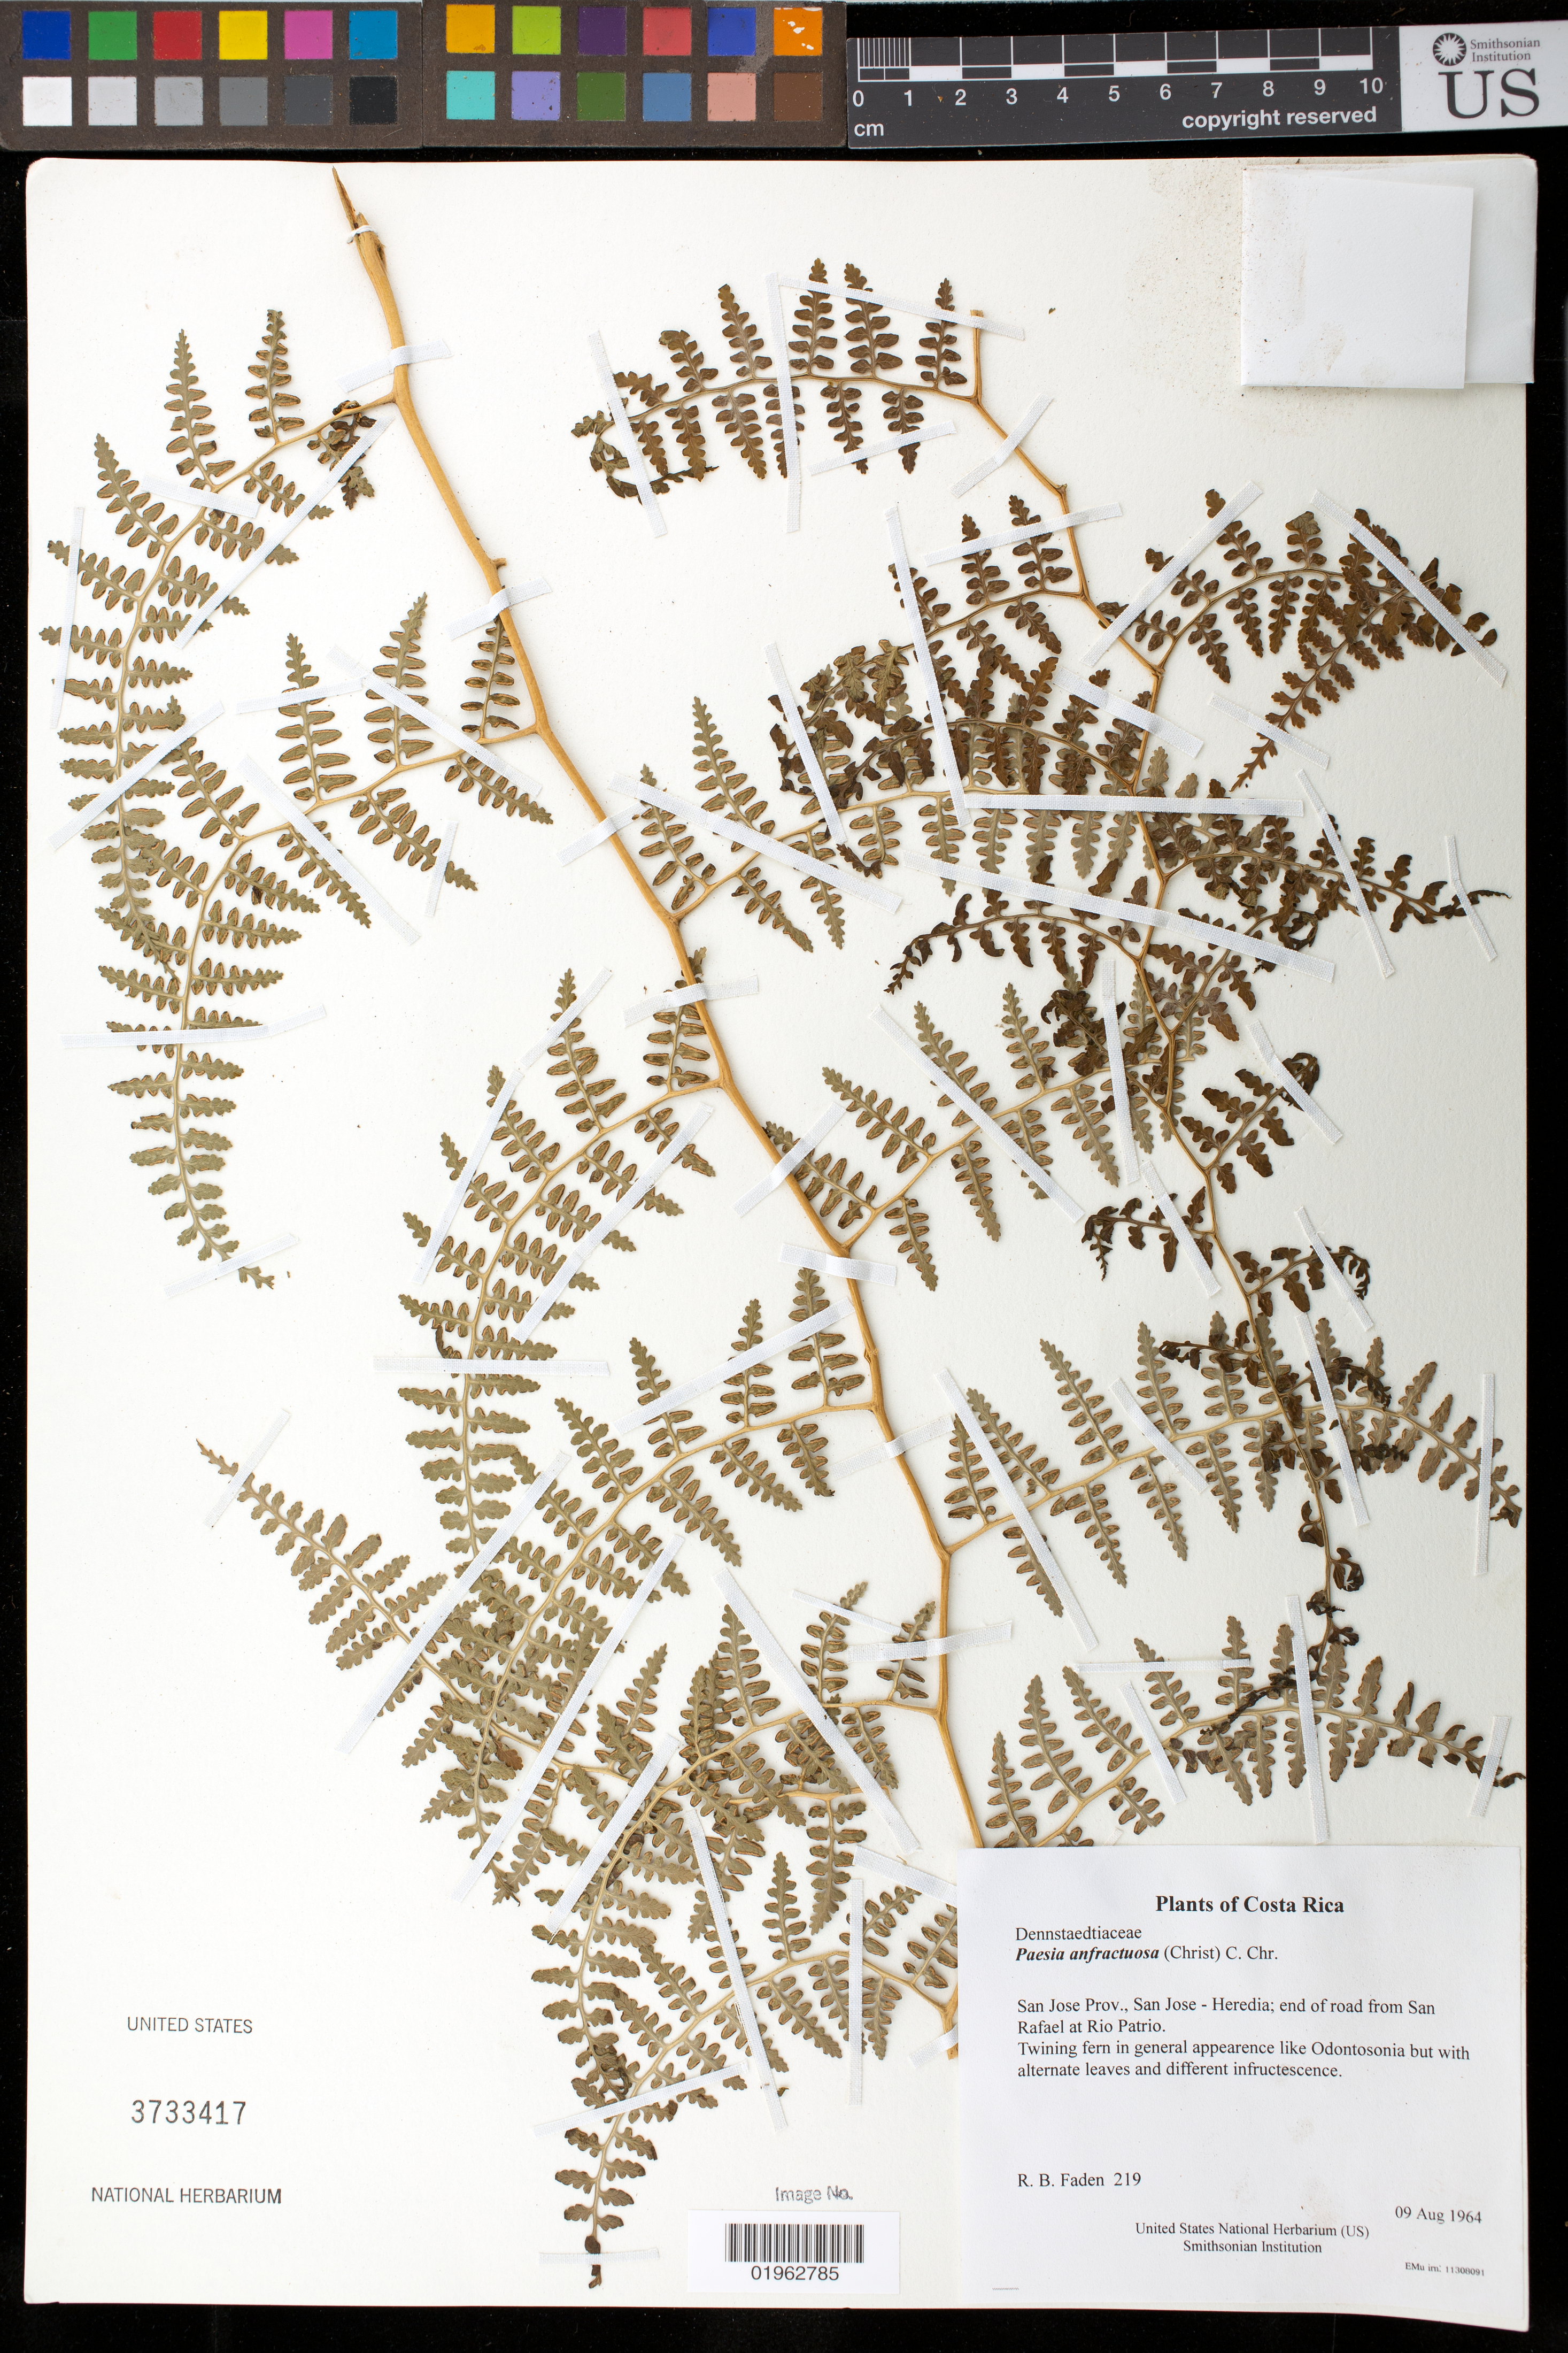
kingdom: Plantae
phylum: Tracheophyta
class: Polypodiopsida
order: Polypodiales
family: Dennstaedtiaceae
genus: Paesia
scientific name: Paesia anfractuosa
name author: (Christ) C. Chr.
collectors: R. B. Faden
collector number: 219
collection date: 1964-08-09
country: Costa Rica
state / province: San Jose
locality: San Jose - Heredia; end of road from San Rafael at Rio Patrio.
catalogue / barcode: US 3733417